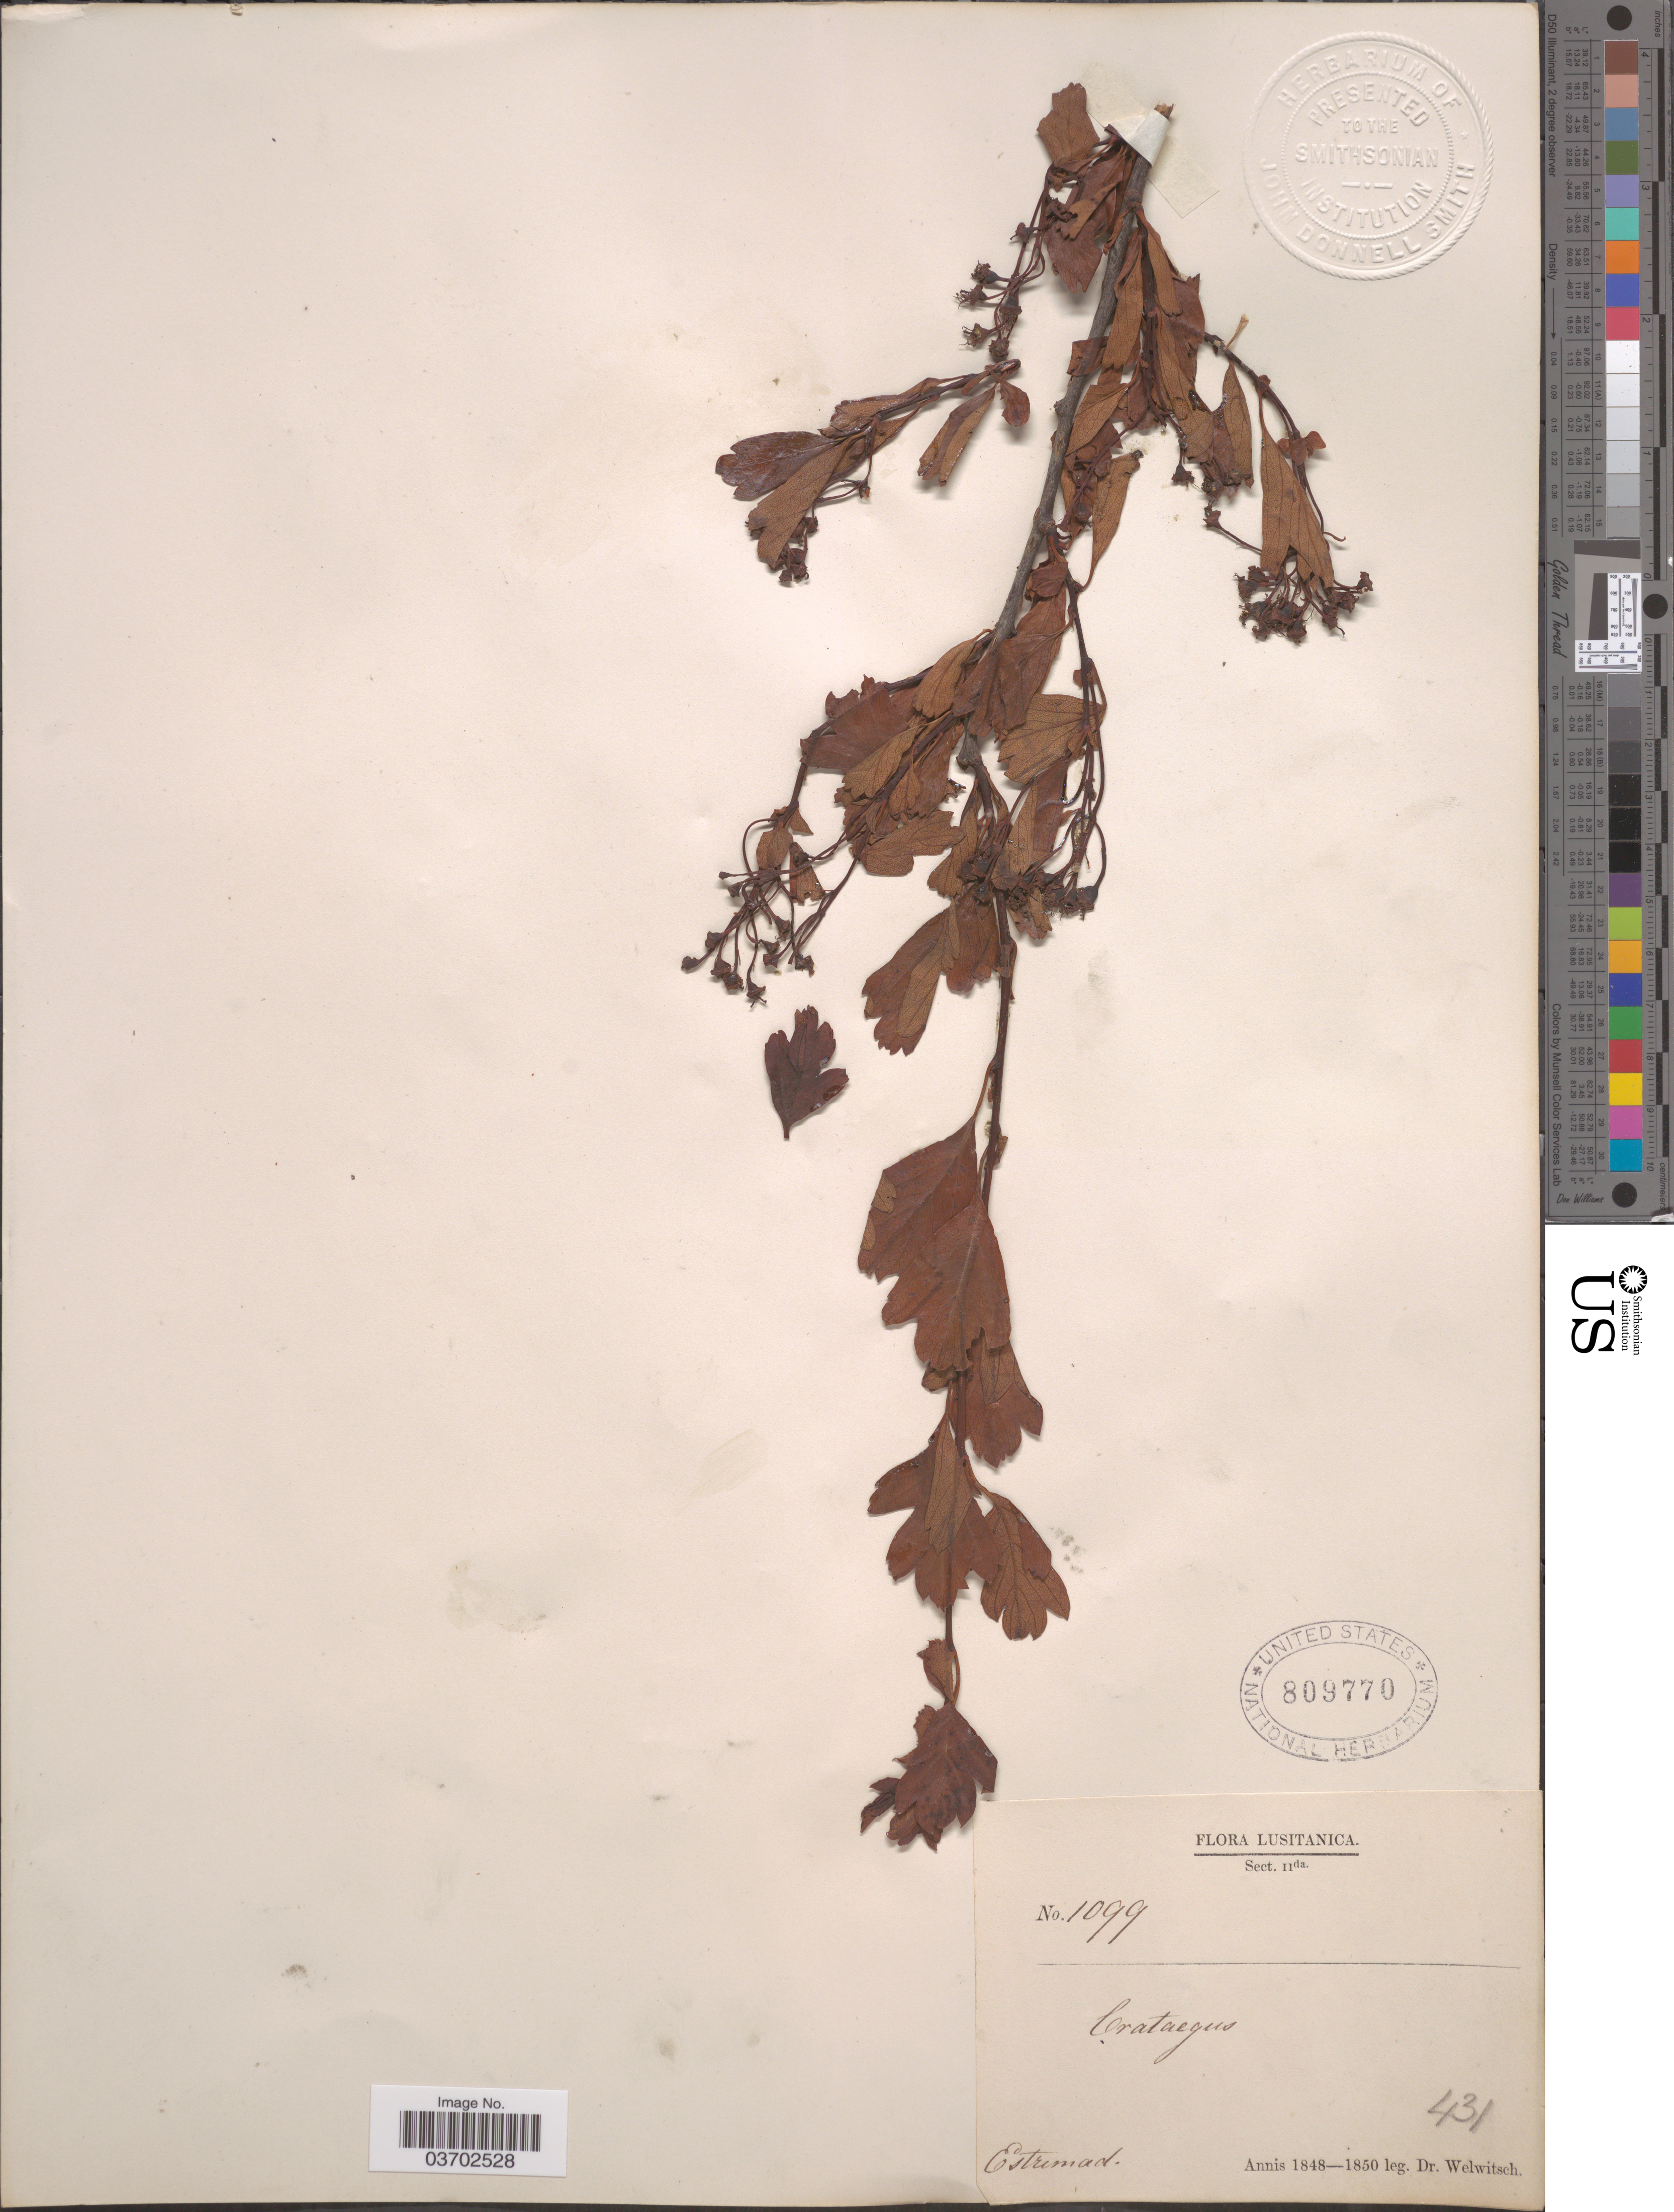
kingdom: Plantae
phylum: Tracheophyta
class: Magnoliopsida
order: Rosales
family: Rosaceae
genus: Crataegus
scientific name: Crataegus sp.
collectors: -. Welwitsch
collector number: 1099/431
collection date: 1848/1850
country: Portugal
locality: Lusitanica. Estremad.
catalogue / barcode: US 809770